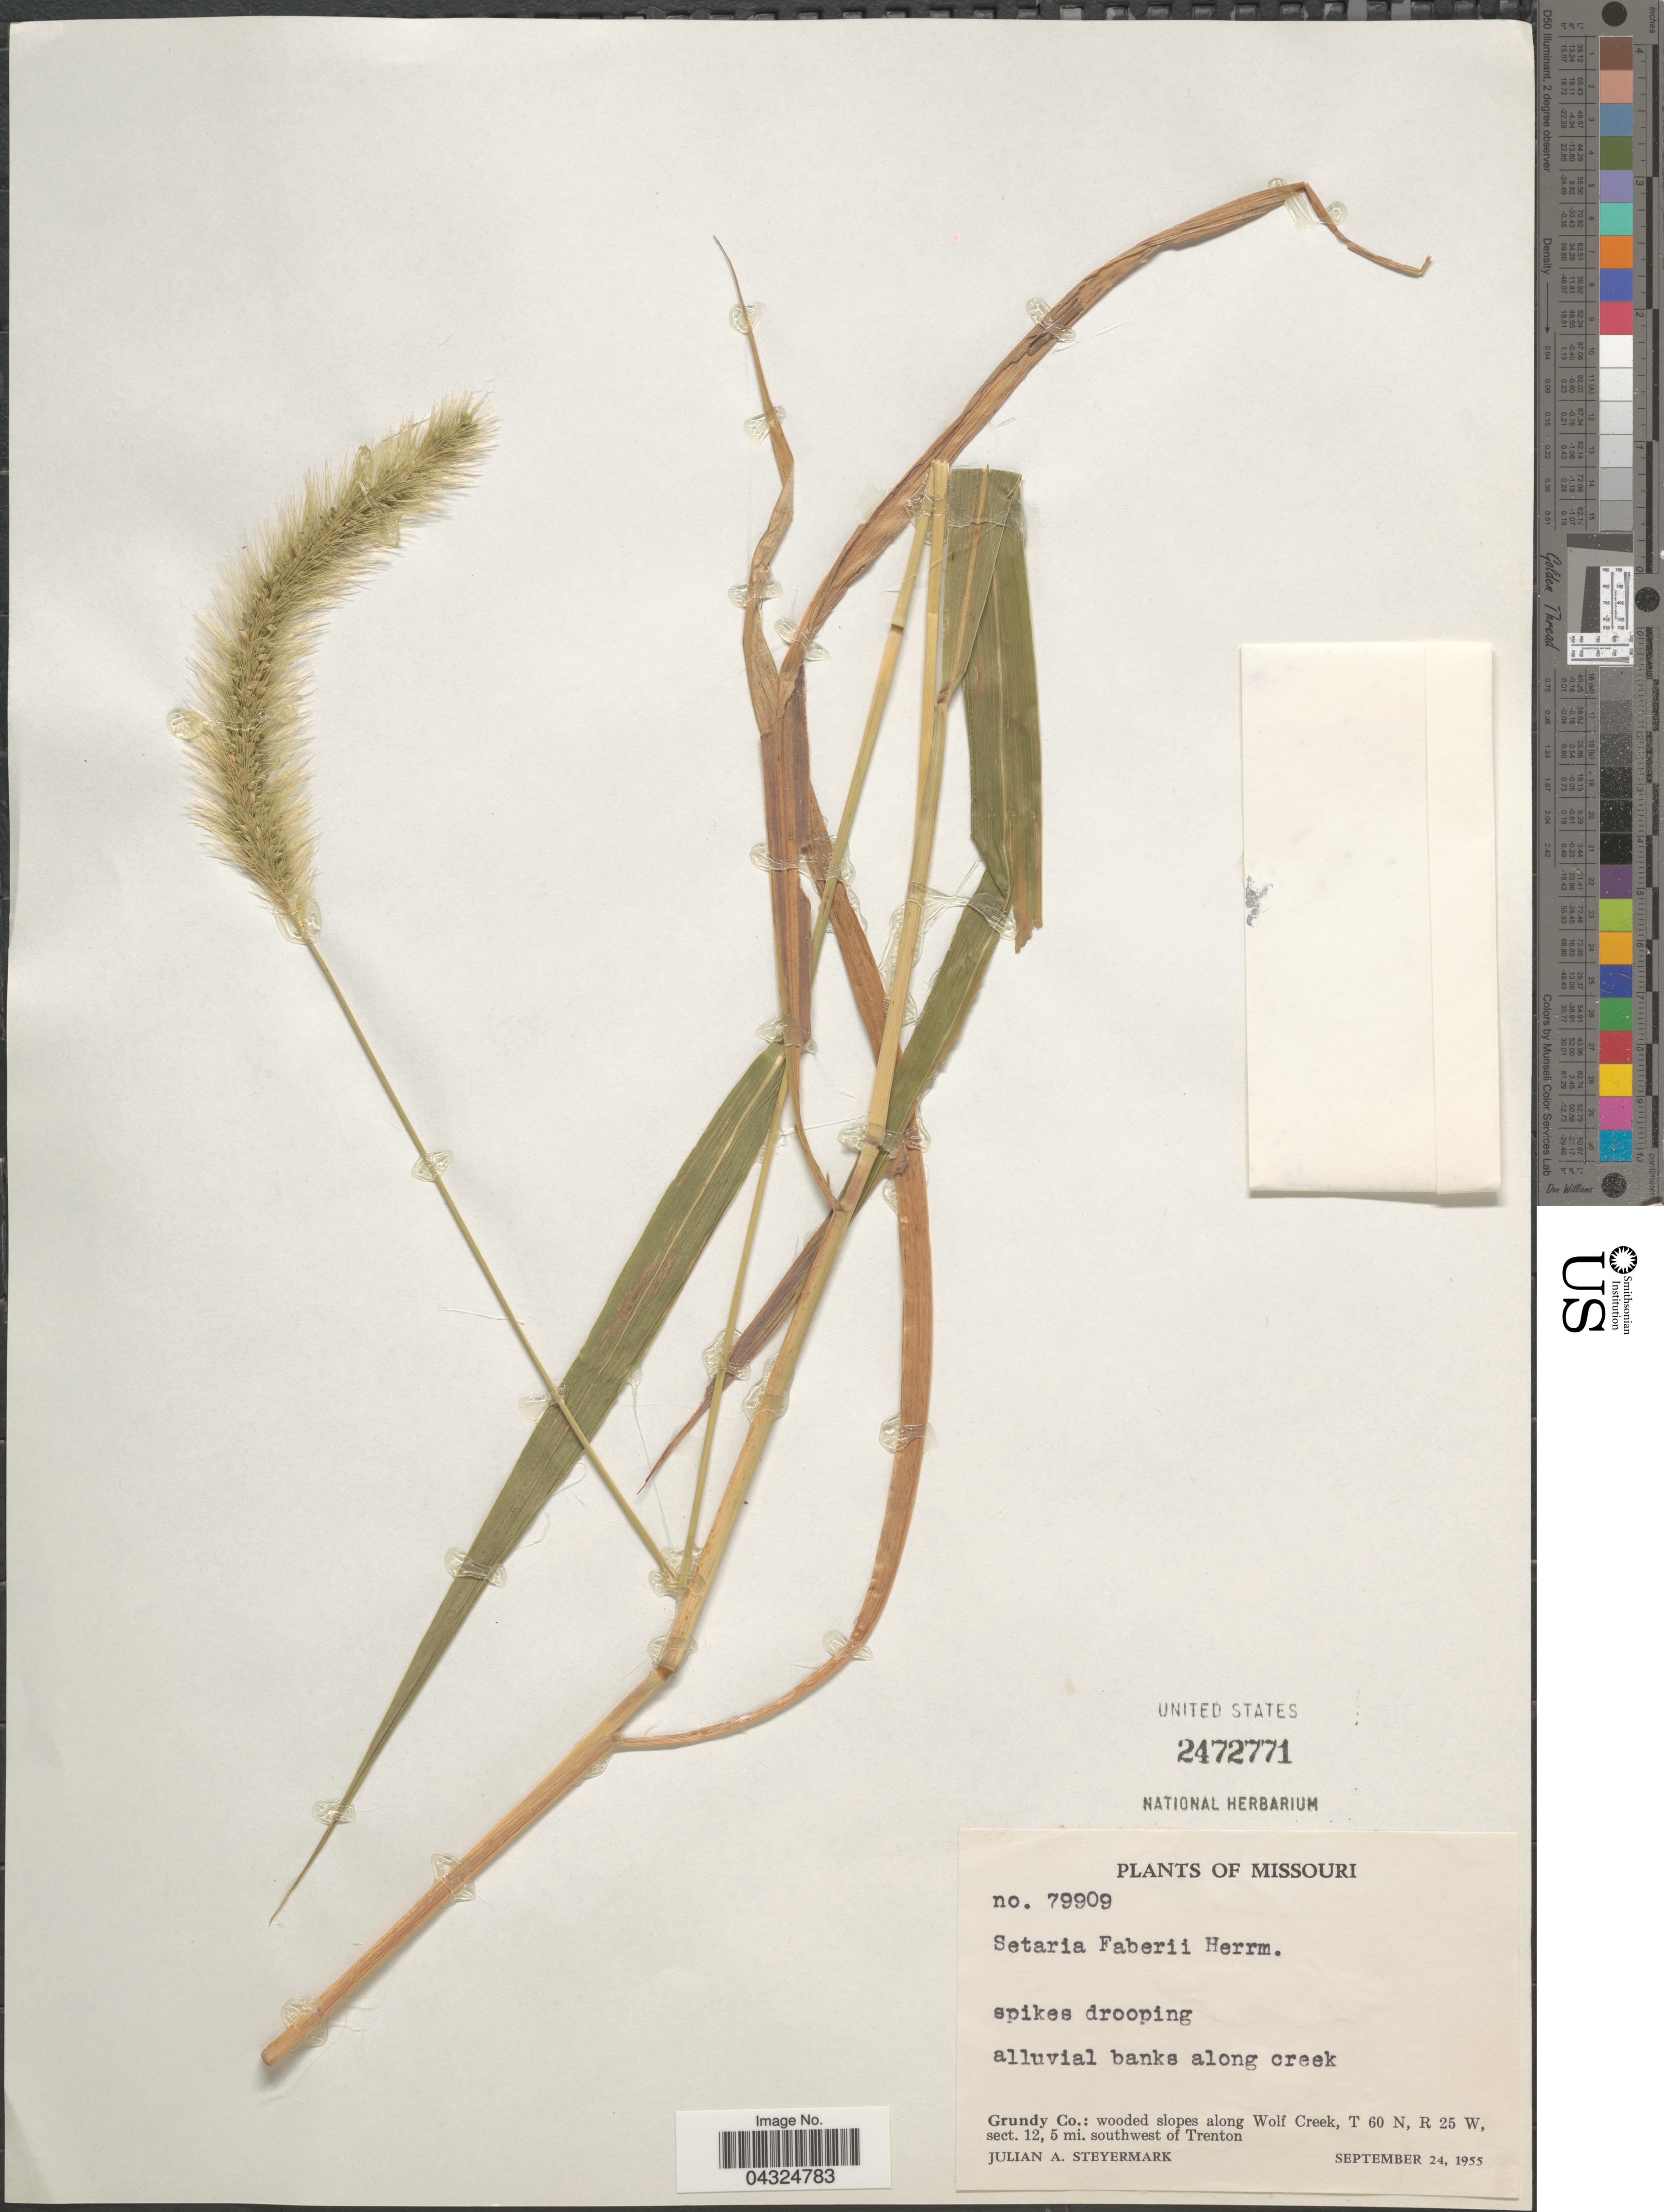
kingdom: Plantae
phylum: Tracheophyta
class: Liliopsida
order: Poales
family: Poaceae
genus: Setaria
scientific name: Setaria geminata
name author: (Forssk.) Veldkamp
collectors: J. Steyermark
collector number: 79909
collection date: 1955-09-24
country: United States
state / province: Missouri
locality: Alluvial banks along creek. Grundy Co.: wooded slopes along Wolf Creek, T 60 N, R 25 W, sect. 12, 5 mi. southwest of Trenton.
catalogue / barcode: US 2472771